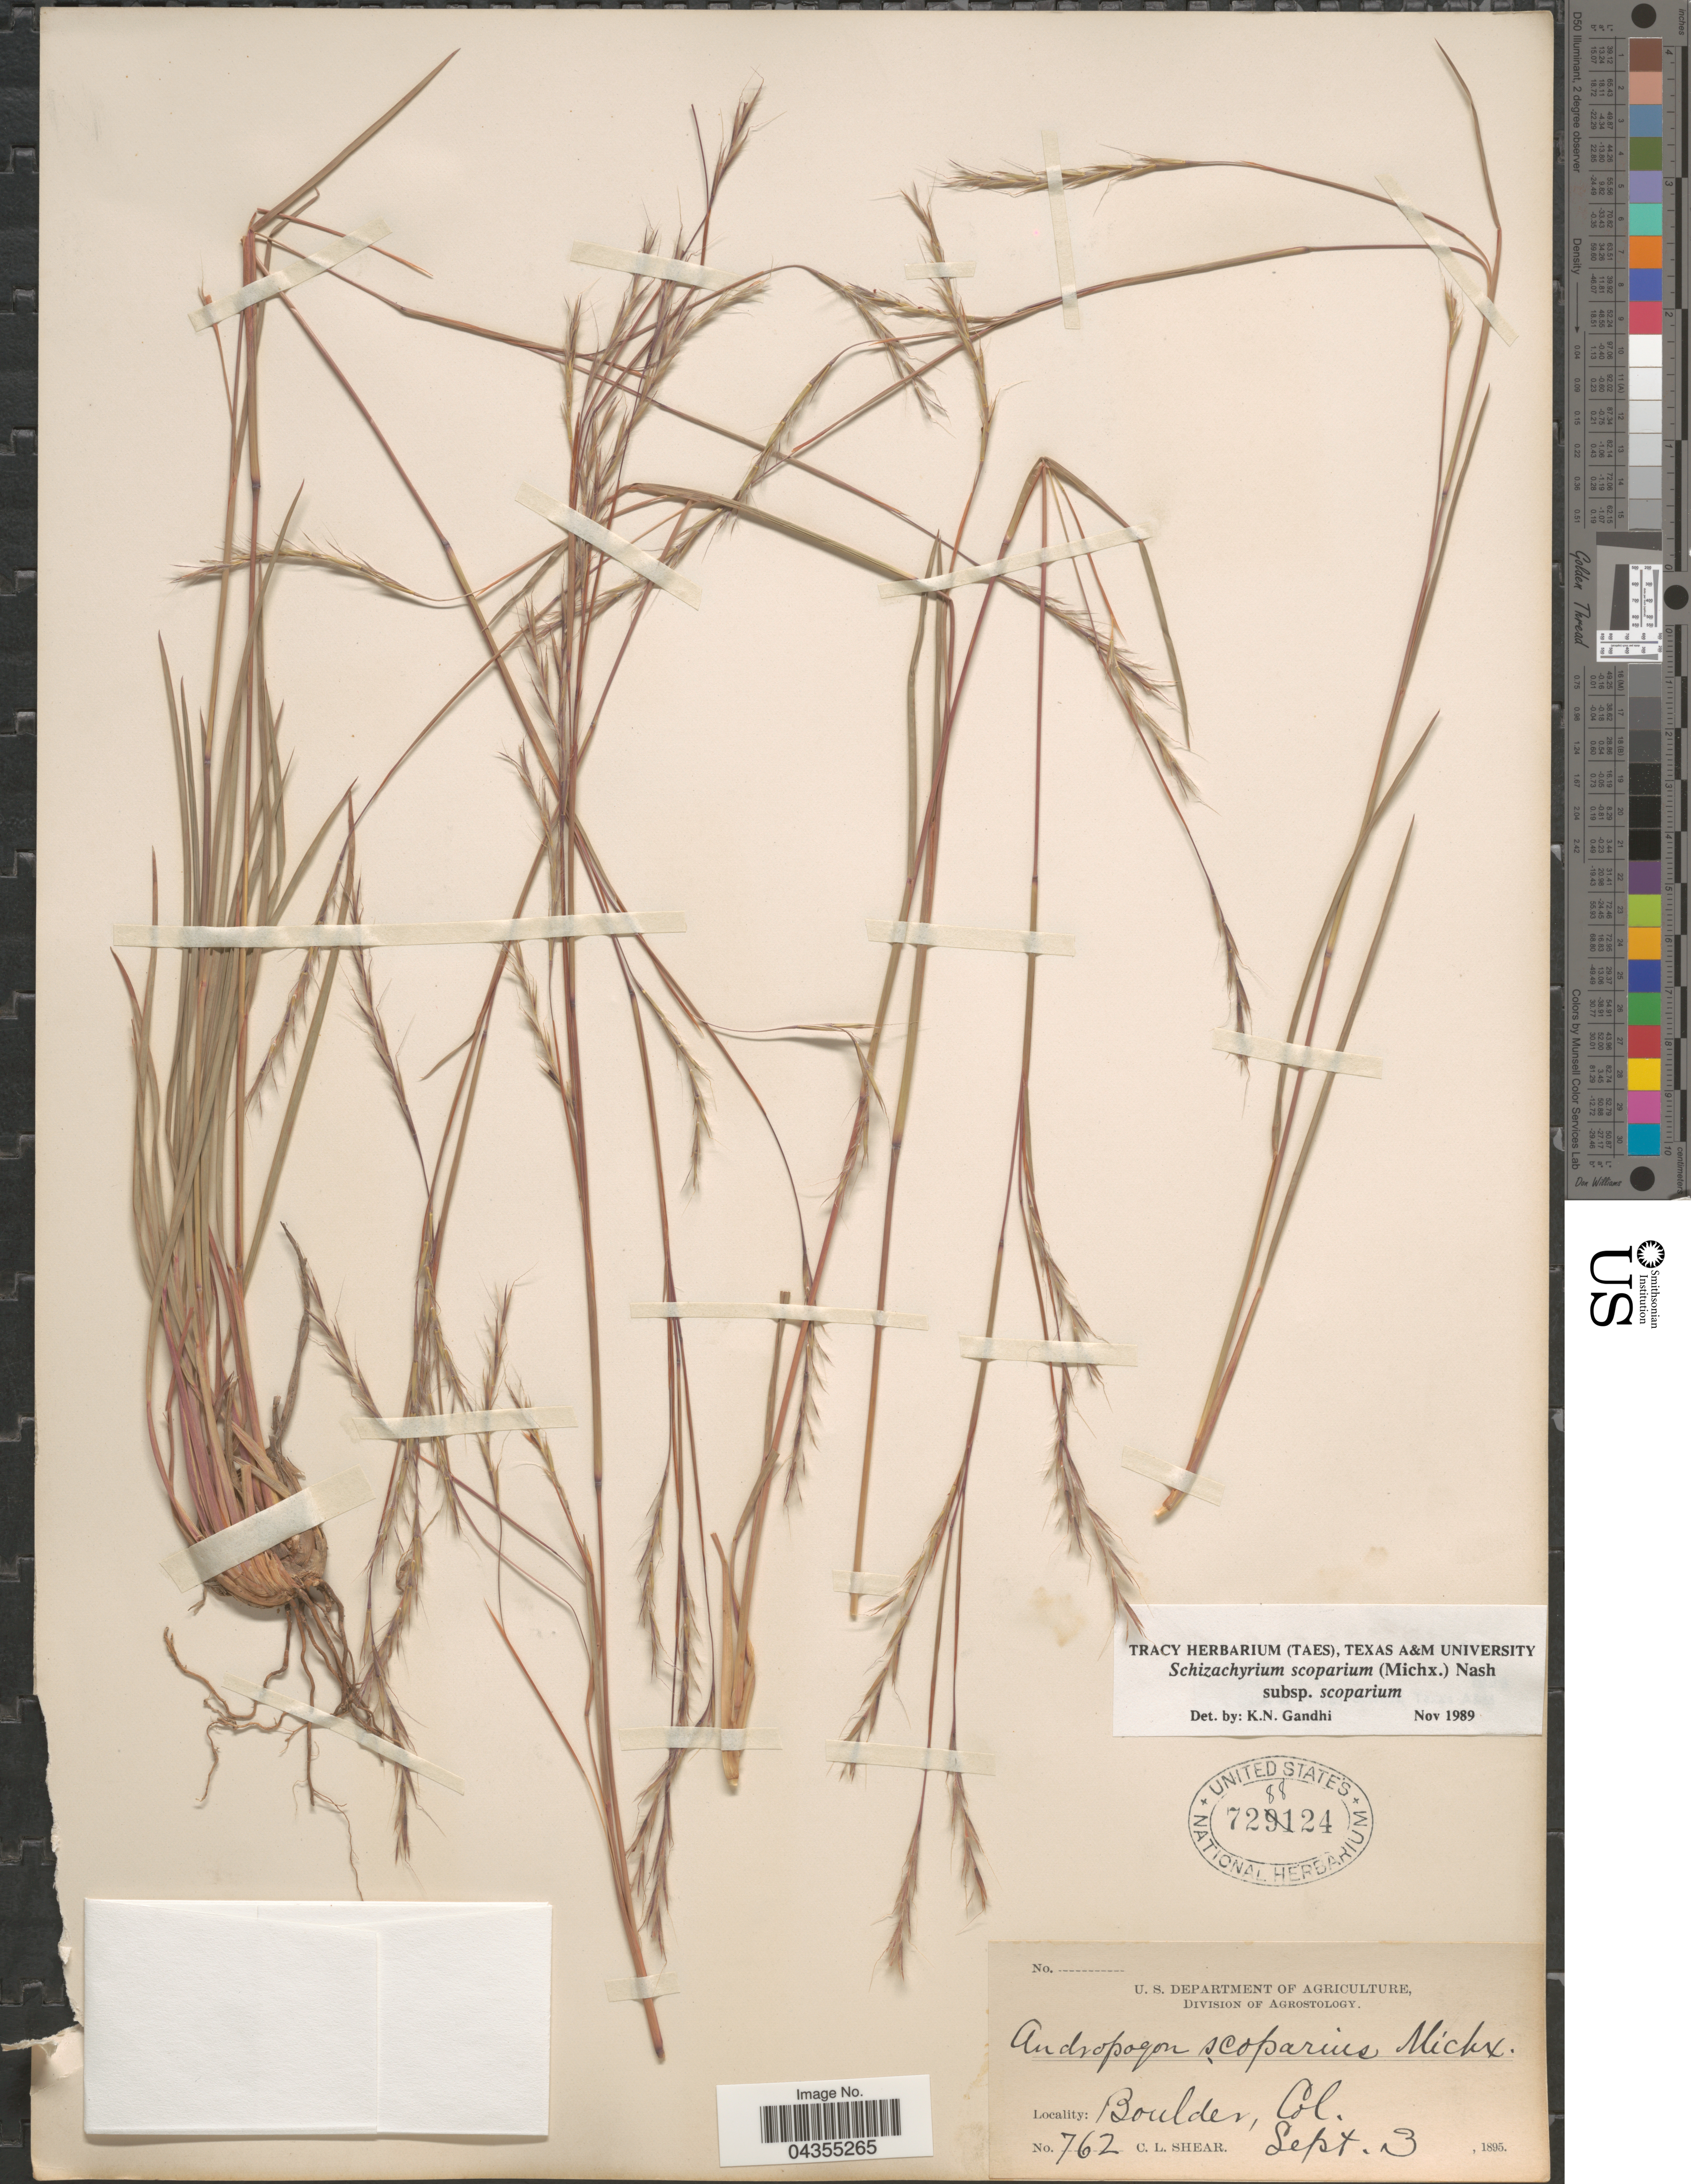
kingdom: Plantae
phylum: Tracheophyta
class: Liliopsida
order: Poales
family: Poaceae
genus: Schizachyrium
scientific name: Schizachyrium scoparium var. scoparium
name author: (Michx.) Nash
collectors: C. L. Shear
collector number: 762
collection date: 1895-09-03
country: United States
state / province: Colorado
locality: Boulder.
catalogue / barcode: US 728824